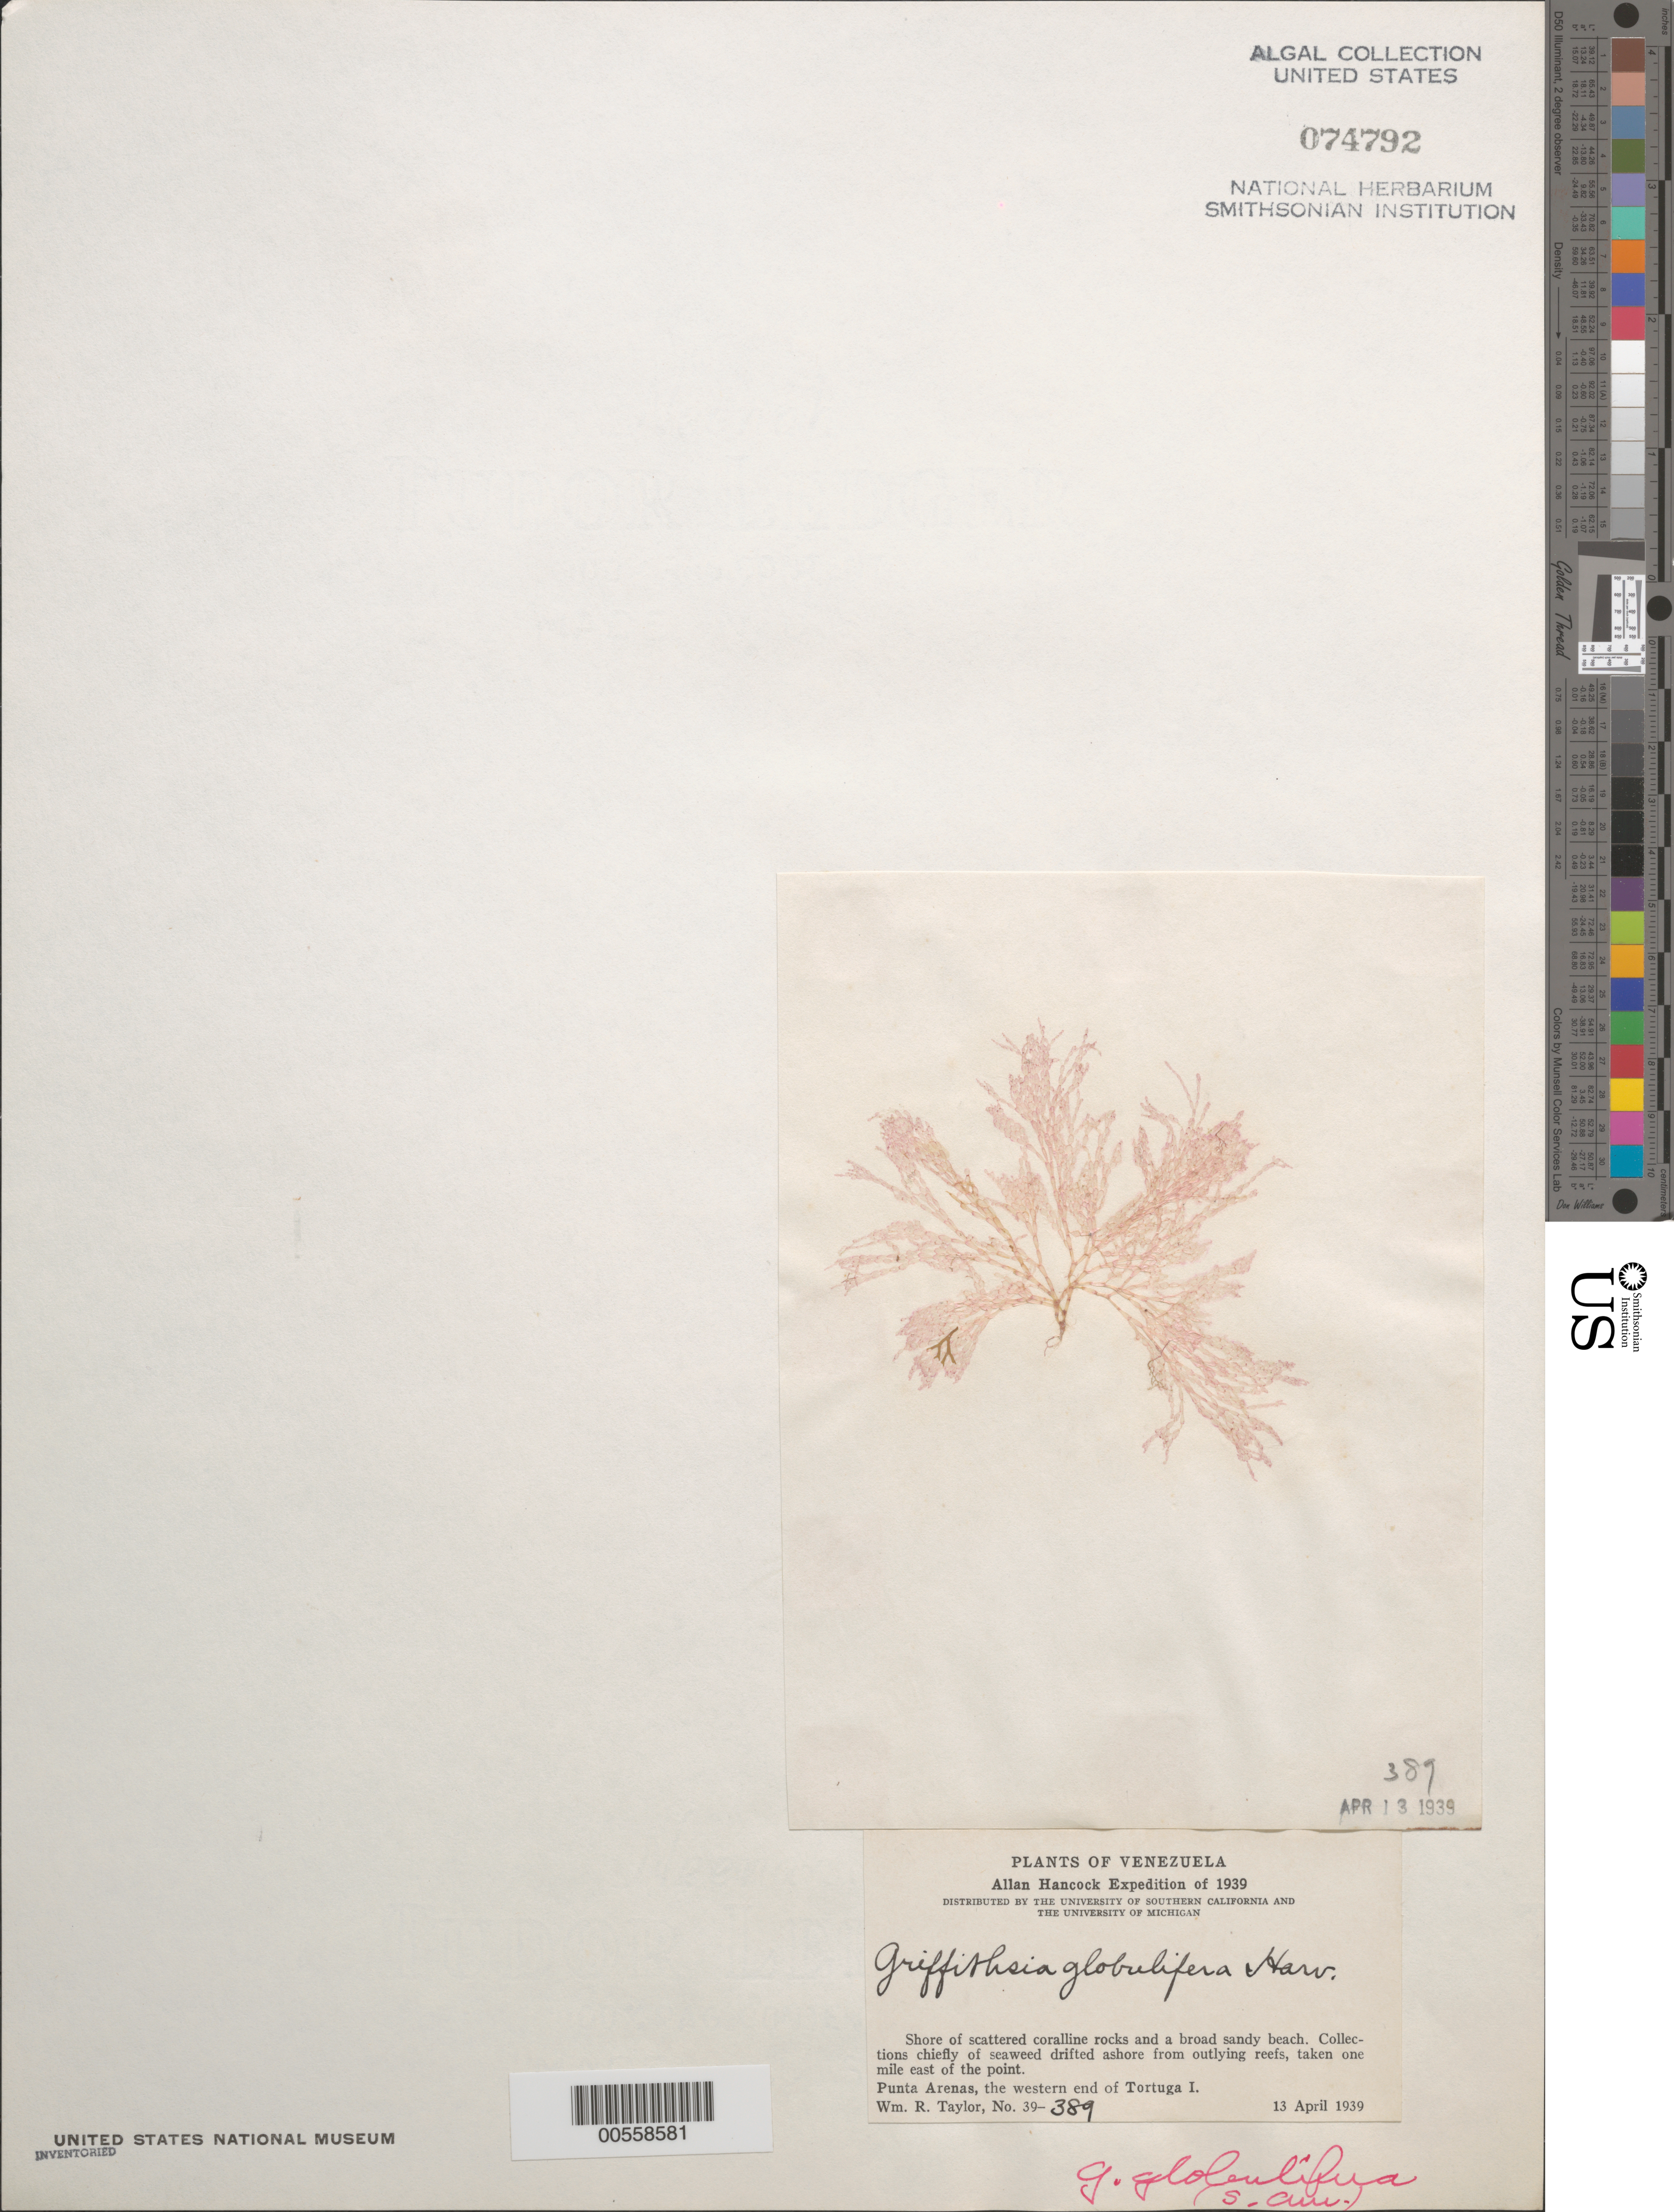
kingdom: Plantae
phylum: Rhodophyta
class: Florideophyceae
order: Ceramiales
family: Wrangeliaceae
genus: Griffithsia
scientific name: Griffithsia globulifera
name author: Harv. ex Kütz.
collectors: W. R. Taylor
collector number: WRT 39-389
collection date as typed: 13 Apr 1939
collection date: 1939-04-13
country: Venezuela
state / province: Dependencias Federales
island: Isla La Tortuga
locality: Punta Arenas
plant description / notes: Allan Hancock Expedition of 1939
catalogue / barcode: US 74792